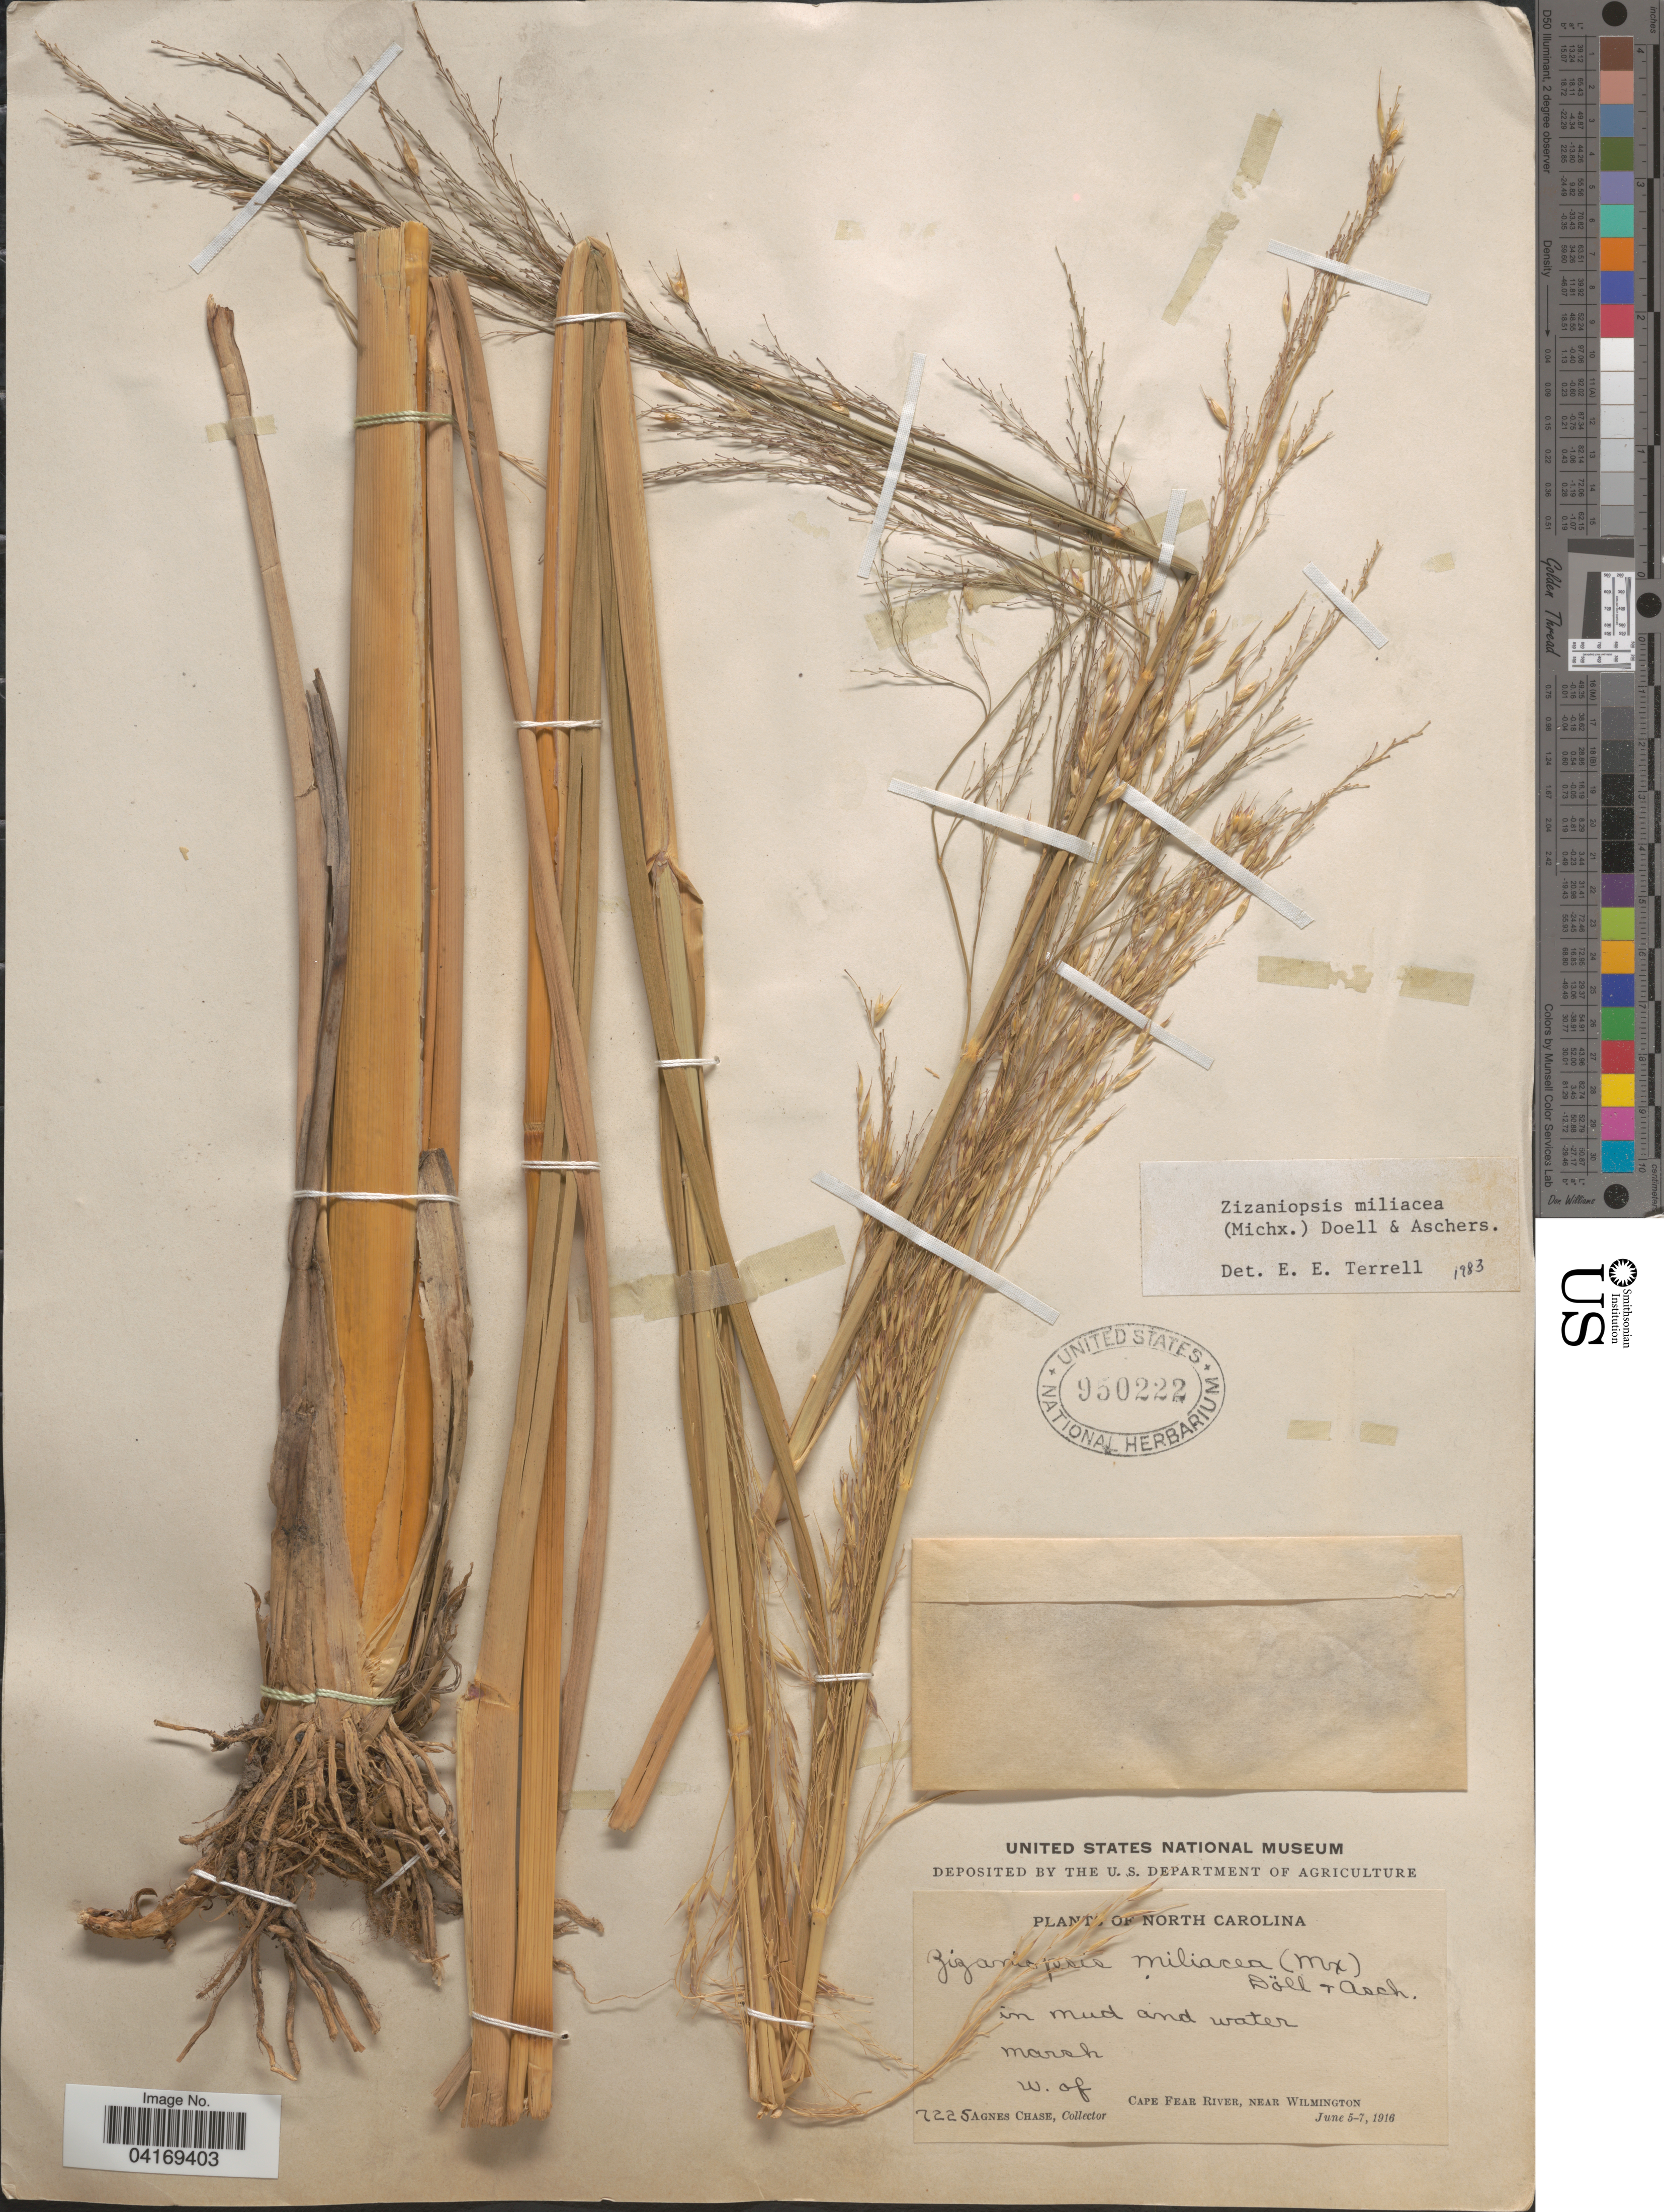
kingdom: Plantae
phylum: Tracheophyta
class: Liliopsida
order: Poales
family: Poaceae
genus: Zizaniopsis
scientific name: Zizaniopsis miliacea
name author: (Michx.) Döll & Asch.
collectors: A. Chase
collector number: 7225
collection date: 1916-06-05/1916-06-07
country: United States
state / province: North Carolina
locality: Marsh w. of Cape Fear River, near Wilmington.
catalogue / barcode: US 950222